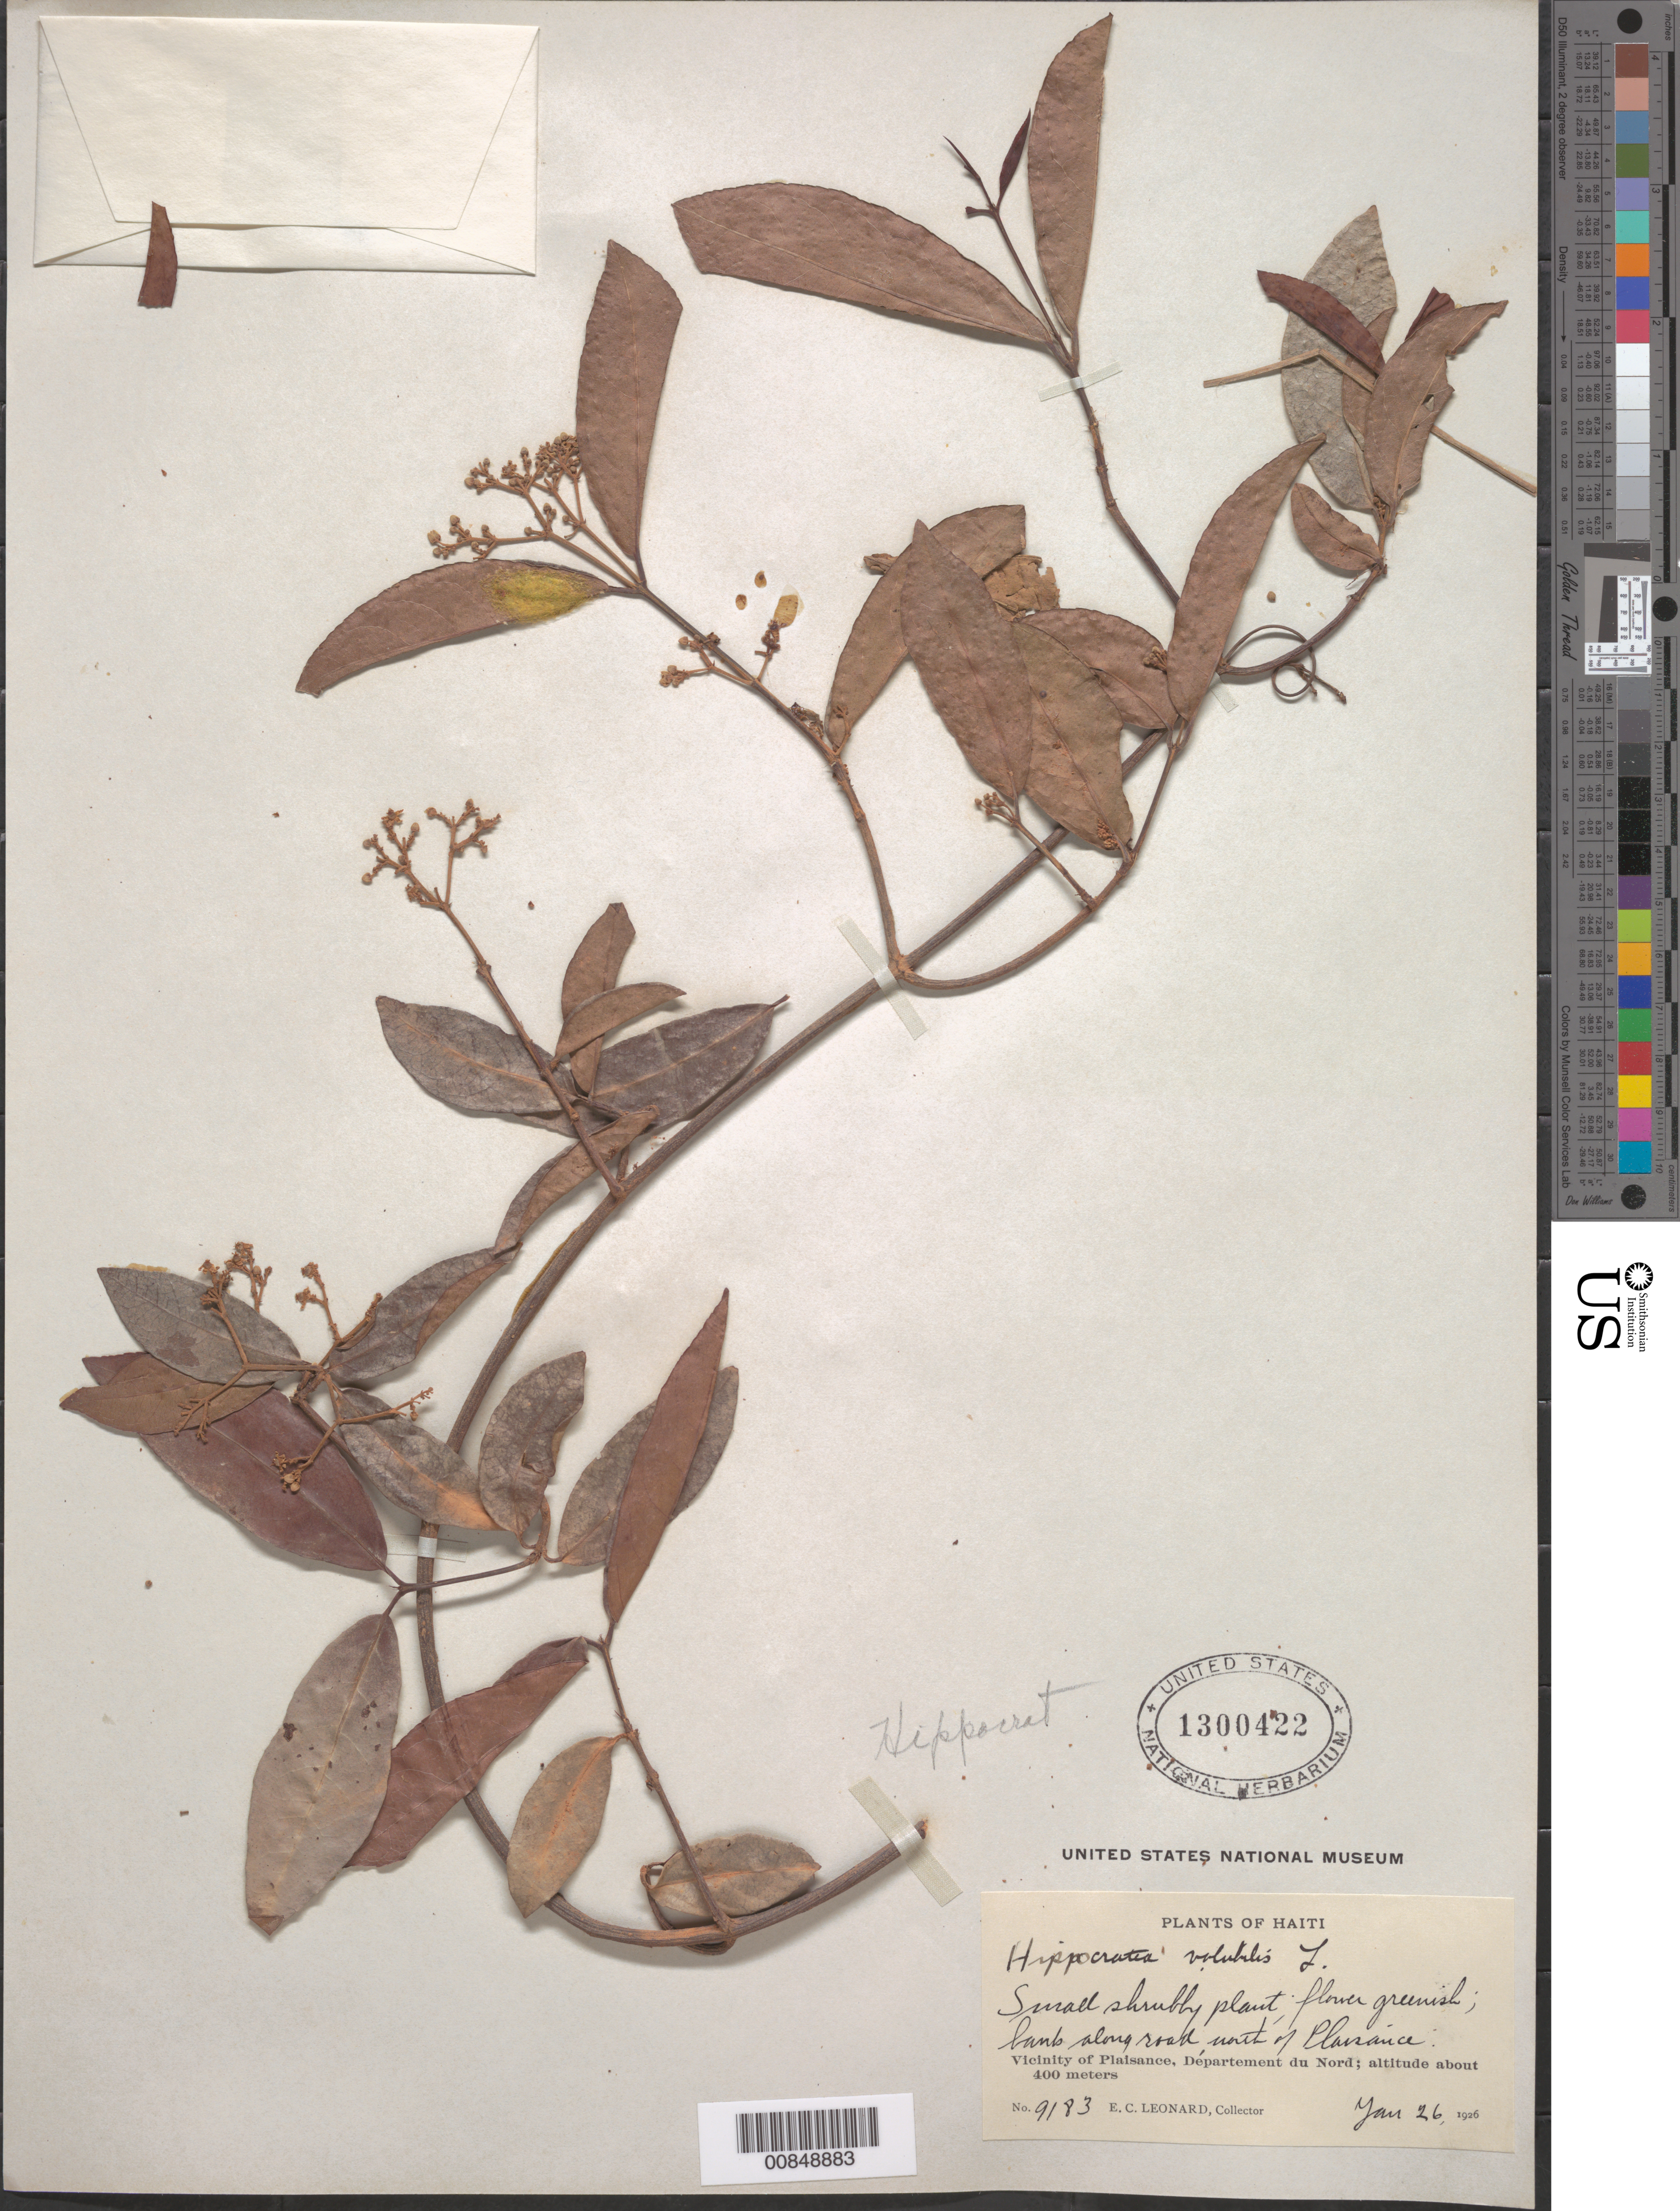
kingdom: Plantae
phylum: Tracheophyta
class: Magnoliopsida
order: Celastrales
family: Celastraceae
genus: Hippocratea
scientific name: Hippocratea volubilis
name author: L.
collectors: E. C. Leonard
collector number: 9183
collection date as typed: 26 Jan 1926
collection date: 1926-01-26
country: Haiti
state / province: Nord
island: Hispaniola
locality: Vicinity of Plaisance, N of town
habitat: Bank along road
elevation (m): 400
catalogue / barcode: US 1300422